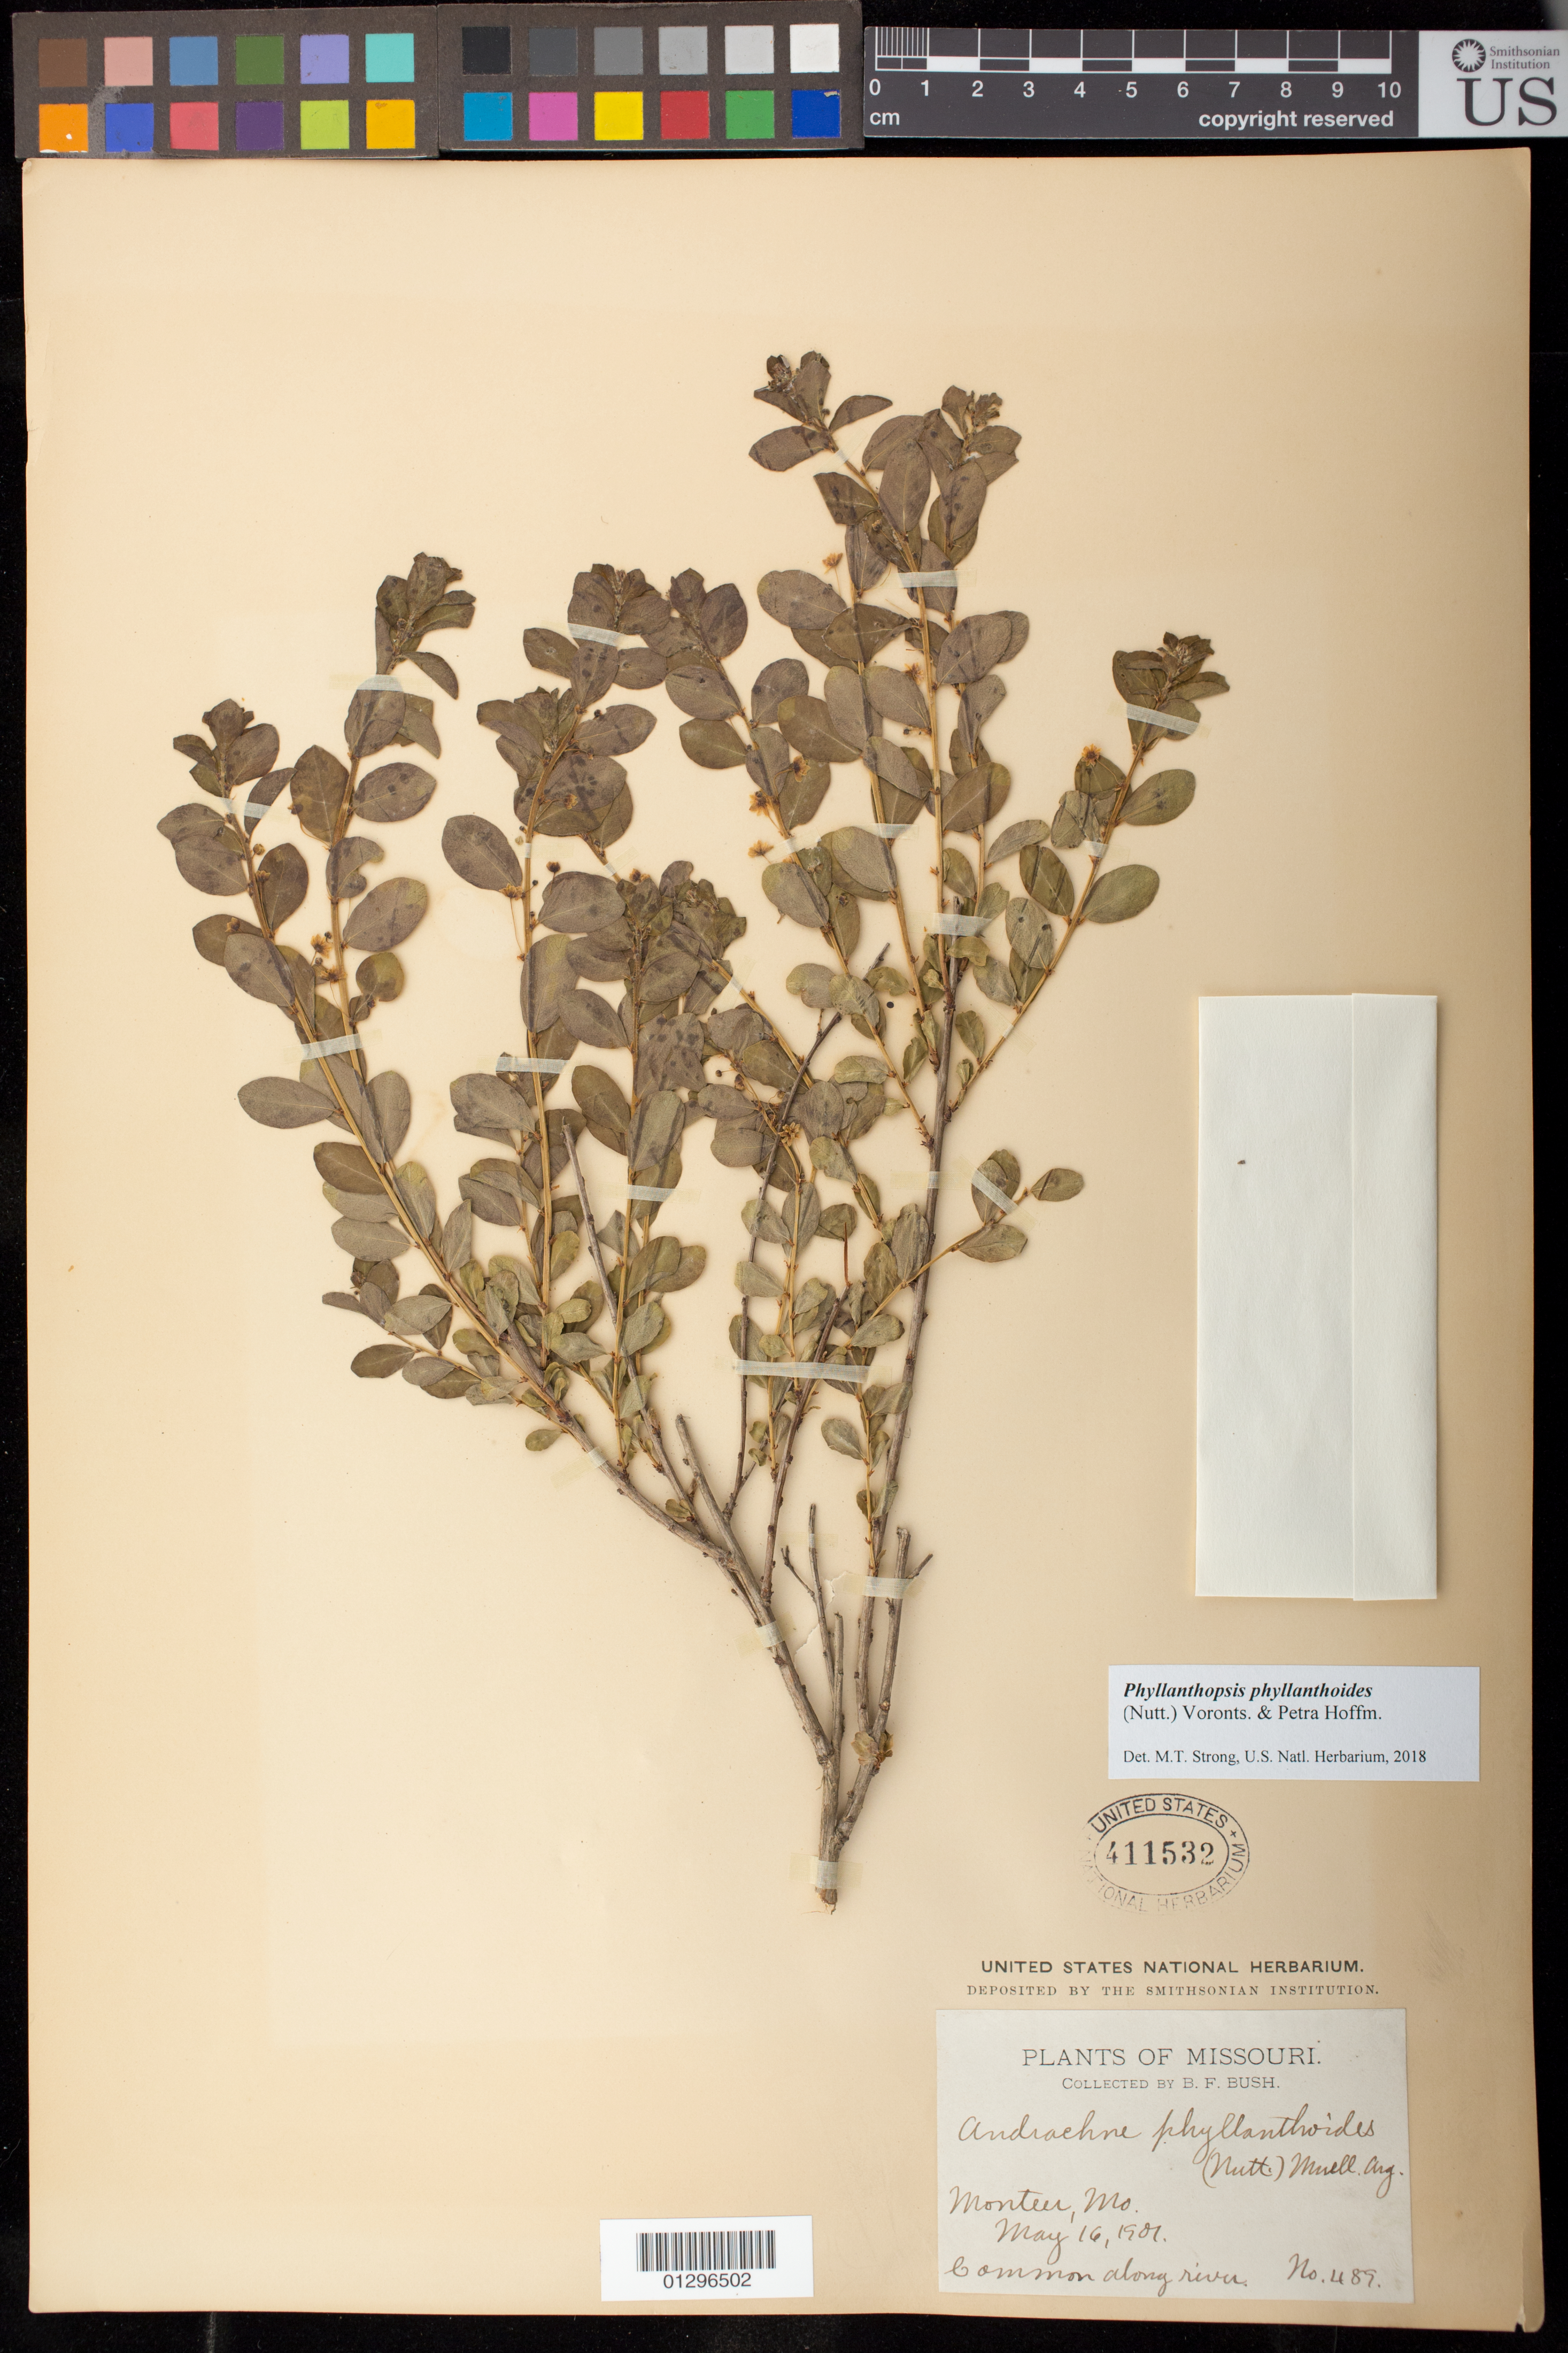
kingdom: Plantae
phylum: Tracheophyta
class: Magnoliopsida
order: Malpighiales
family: Phyllanthaceae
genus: Phyllanthopsis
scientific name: Phyllanthopsis phyllanthoides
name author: (Nutt.) Voronts. & Petra Hoffm.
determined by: Strong, M. T., (US), Smithsonian Institution - National Museum of Natural History (UNITED STATES)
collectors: B. F. Bush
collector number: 489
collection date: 1901-05-16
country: United States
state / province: Missouri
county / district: Shannon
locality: Monteer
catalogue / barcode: US 411532